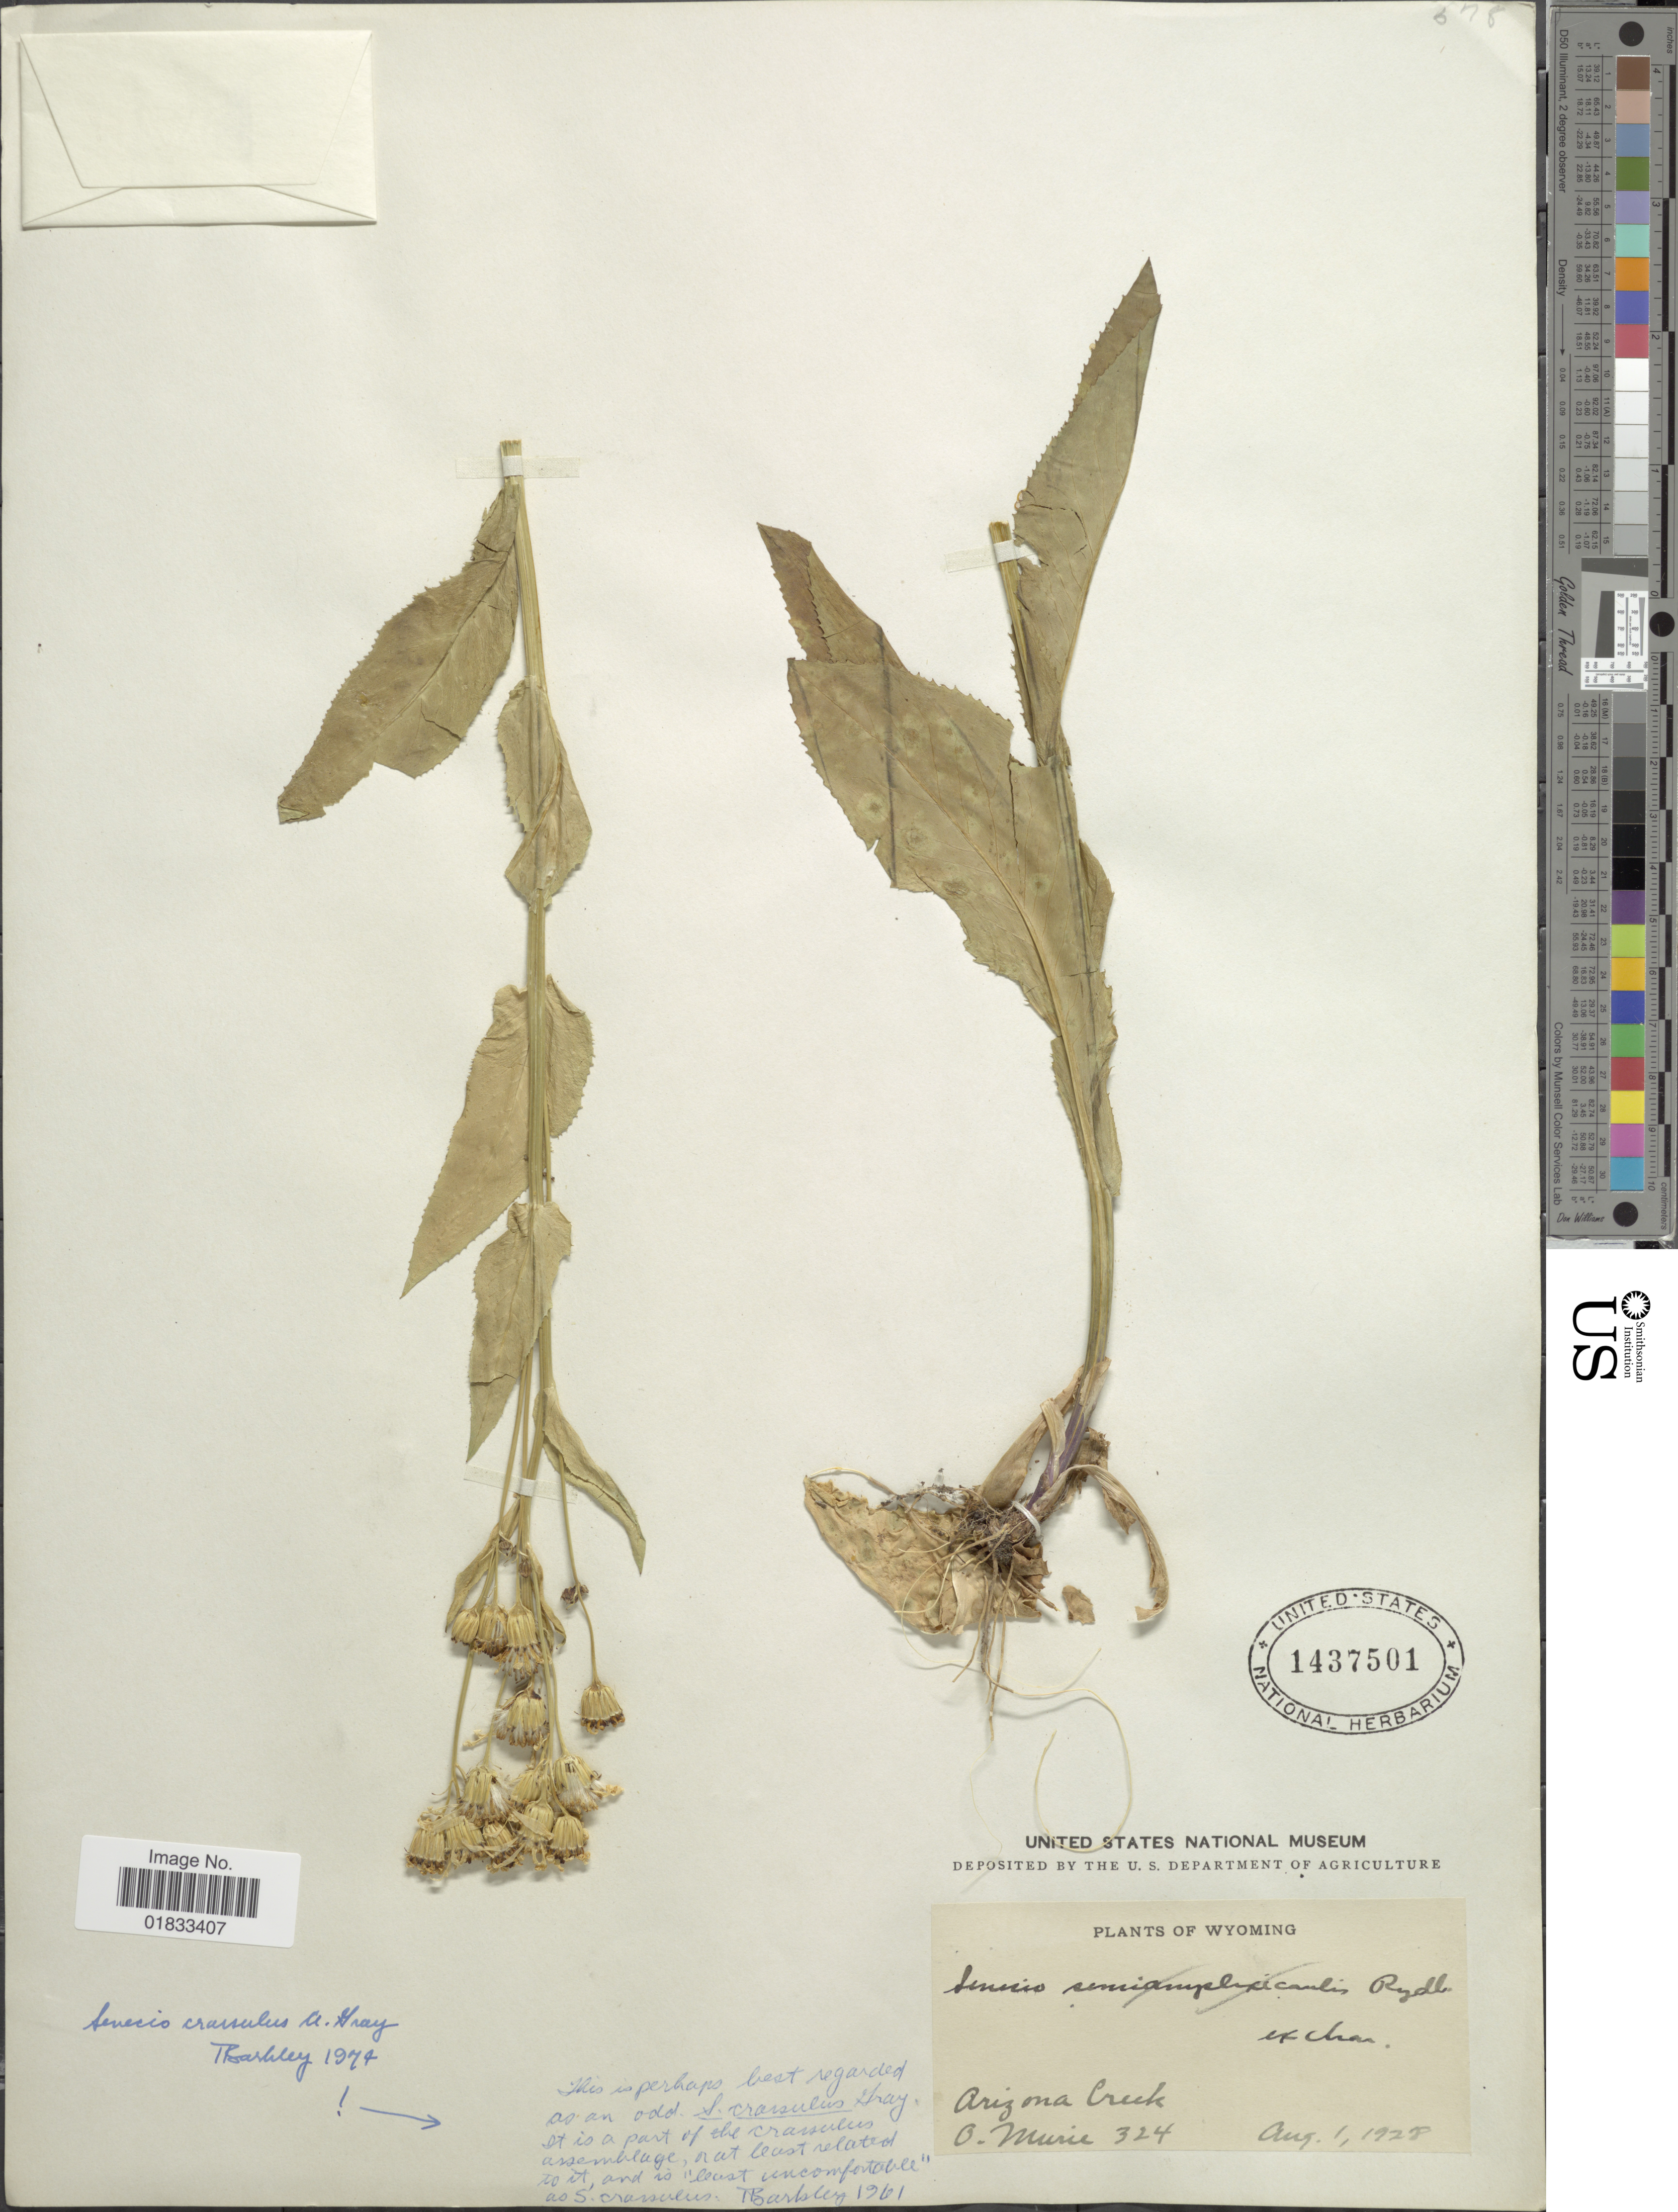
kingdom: Plantae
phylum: Tracheophyta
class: Magnoliopsida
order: Asterales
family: Asteraceae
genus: Senecio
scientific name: Senecio crassulus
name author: A. Gray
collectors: O. Murie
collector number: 324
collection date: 1928-08-01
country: United States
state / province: Wyoming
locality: Arizona Creek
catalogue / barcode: US 1437501